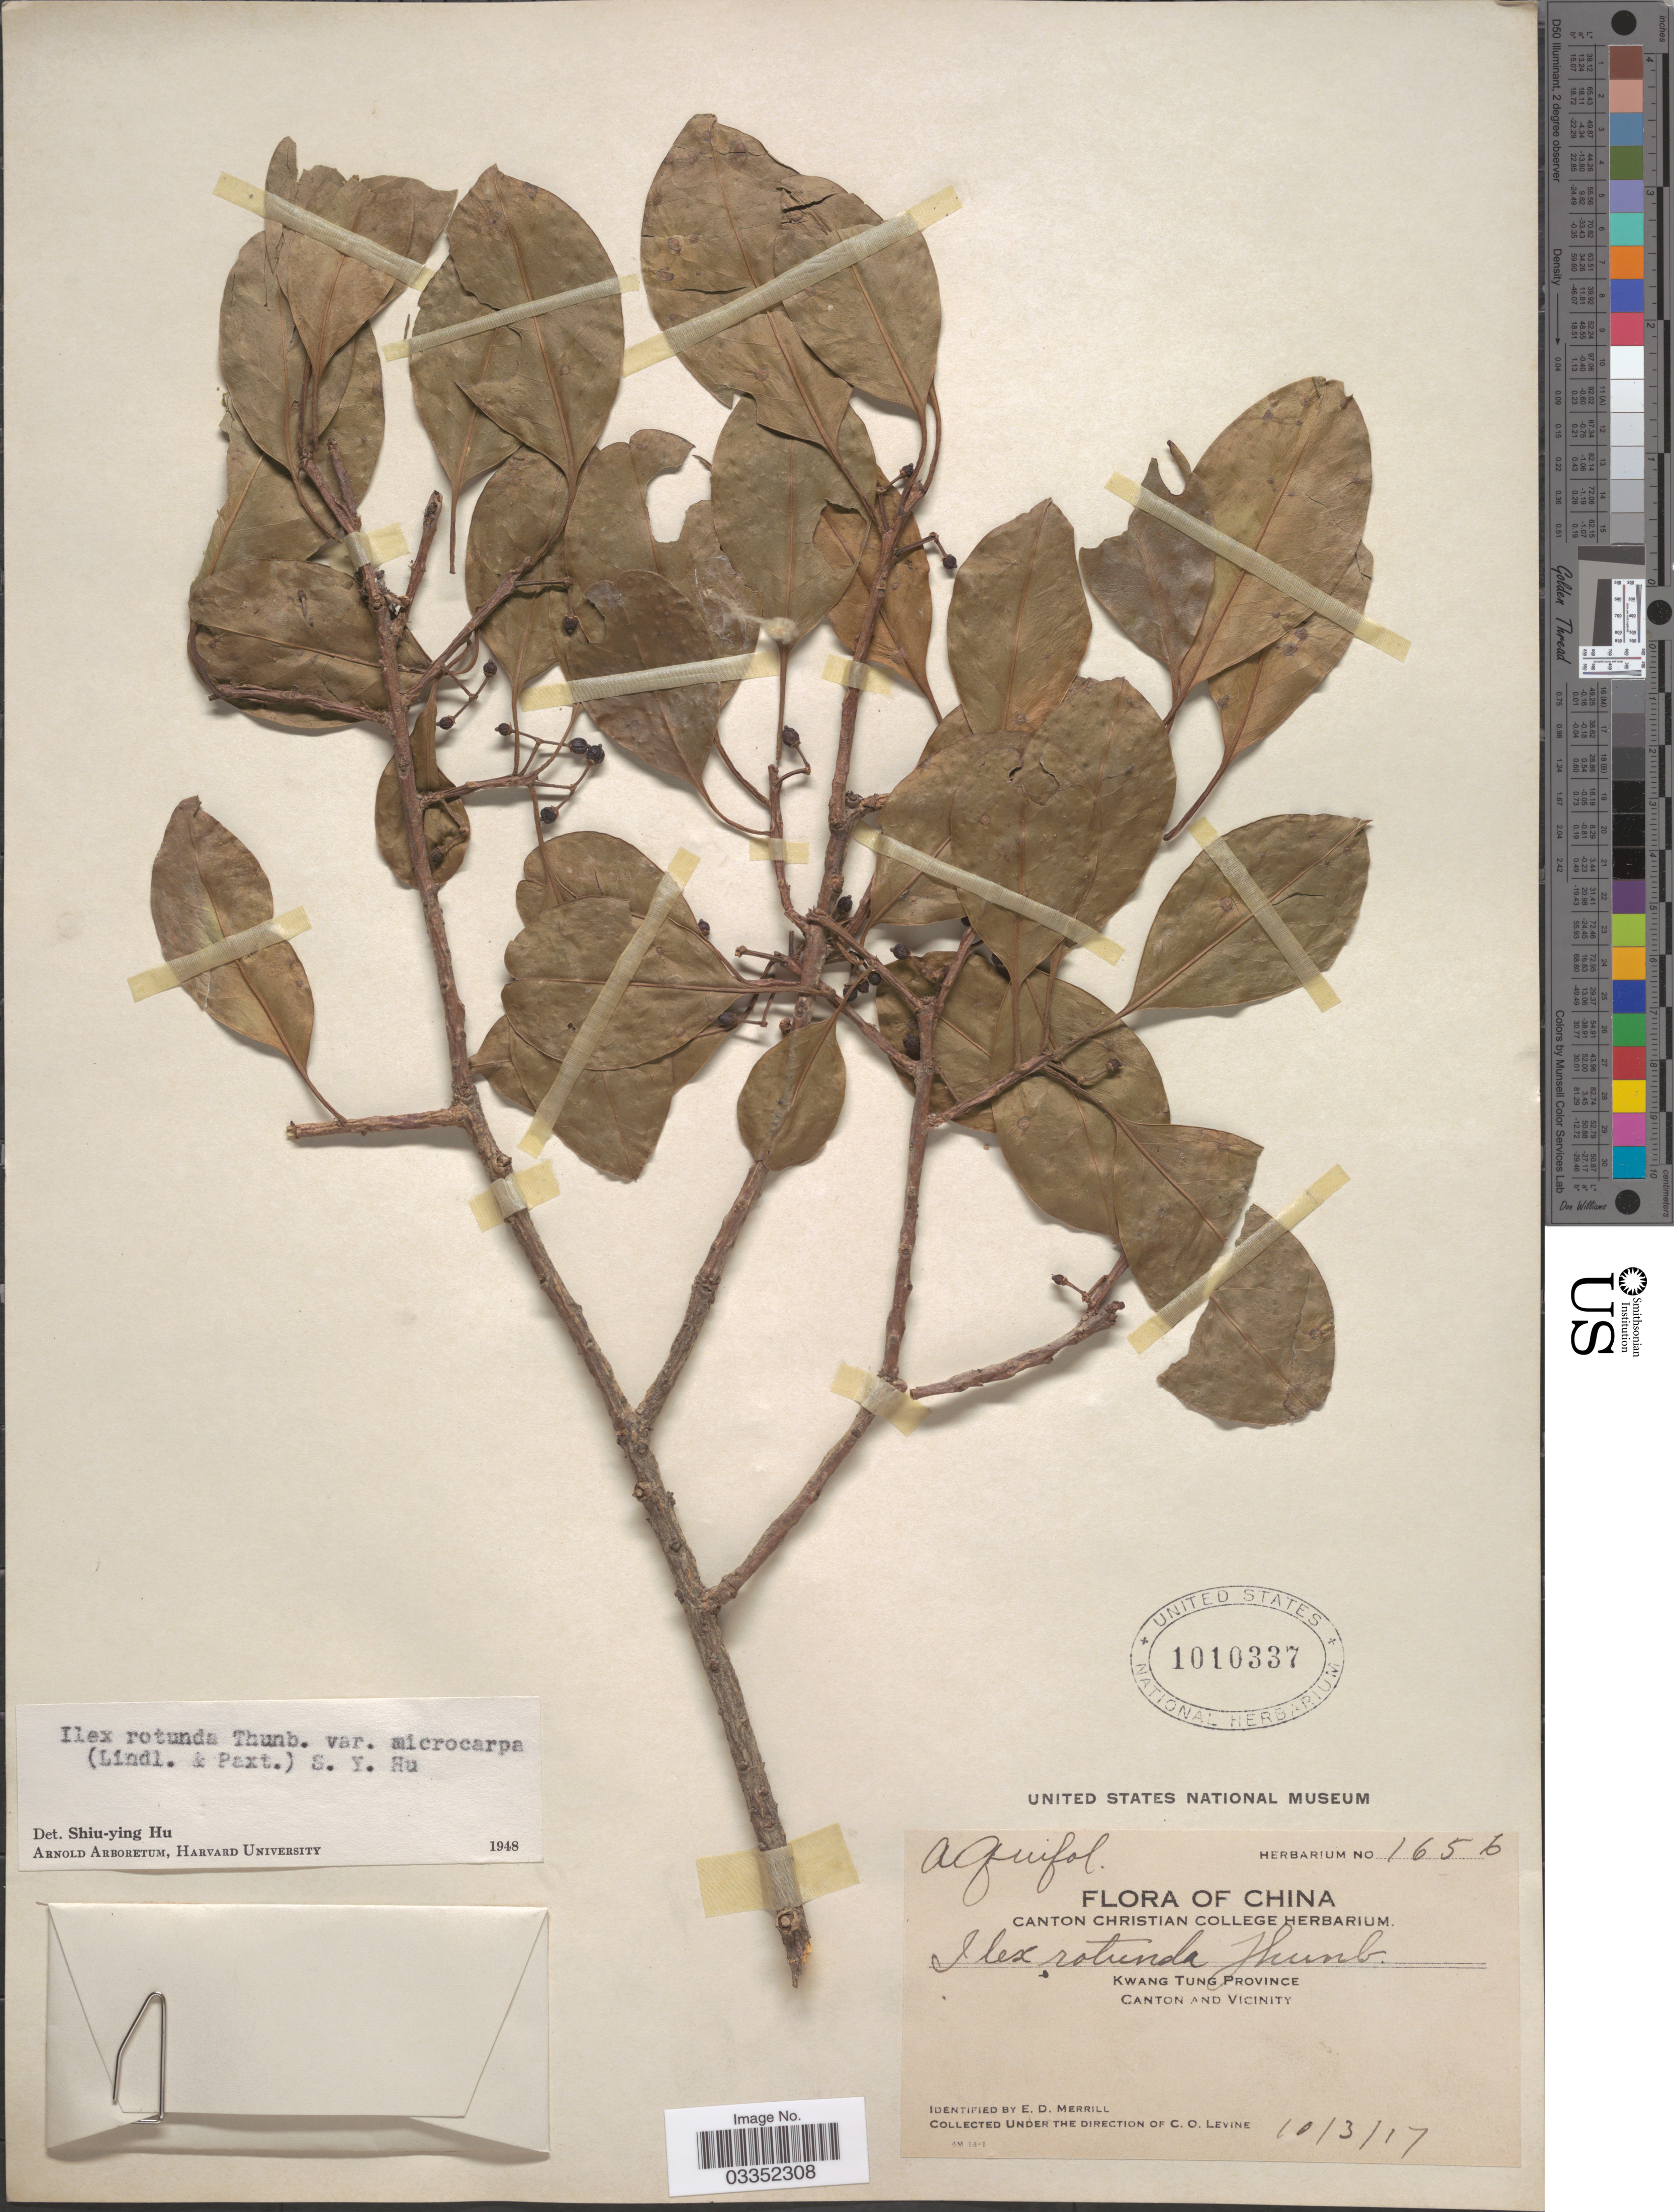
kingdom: Plantae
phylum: Tracheophyta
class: Magnoliopsida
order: Aquifoliales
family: Aquifoliaceae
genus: Ilex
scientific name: Ilex rotunda var. microcarpa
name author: (Lindl. ex Paxton) S.Y. Hu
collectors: C. O. Levine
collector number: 1656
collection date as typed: Transcribed d/m/y: 10/3/17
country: China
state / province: Guangdong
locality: Kwang Tung Province, Canton and Vicinity.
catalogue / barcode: US 1010337